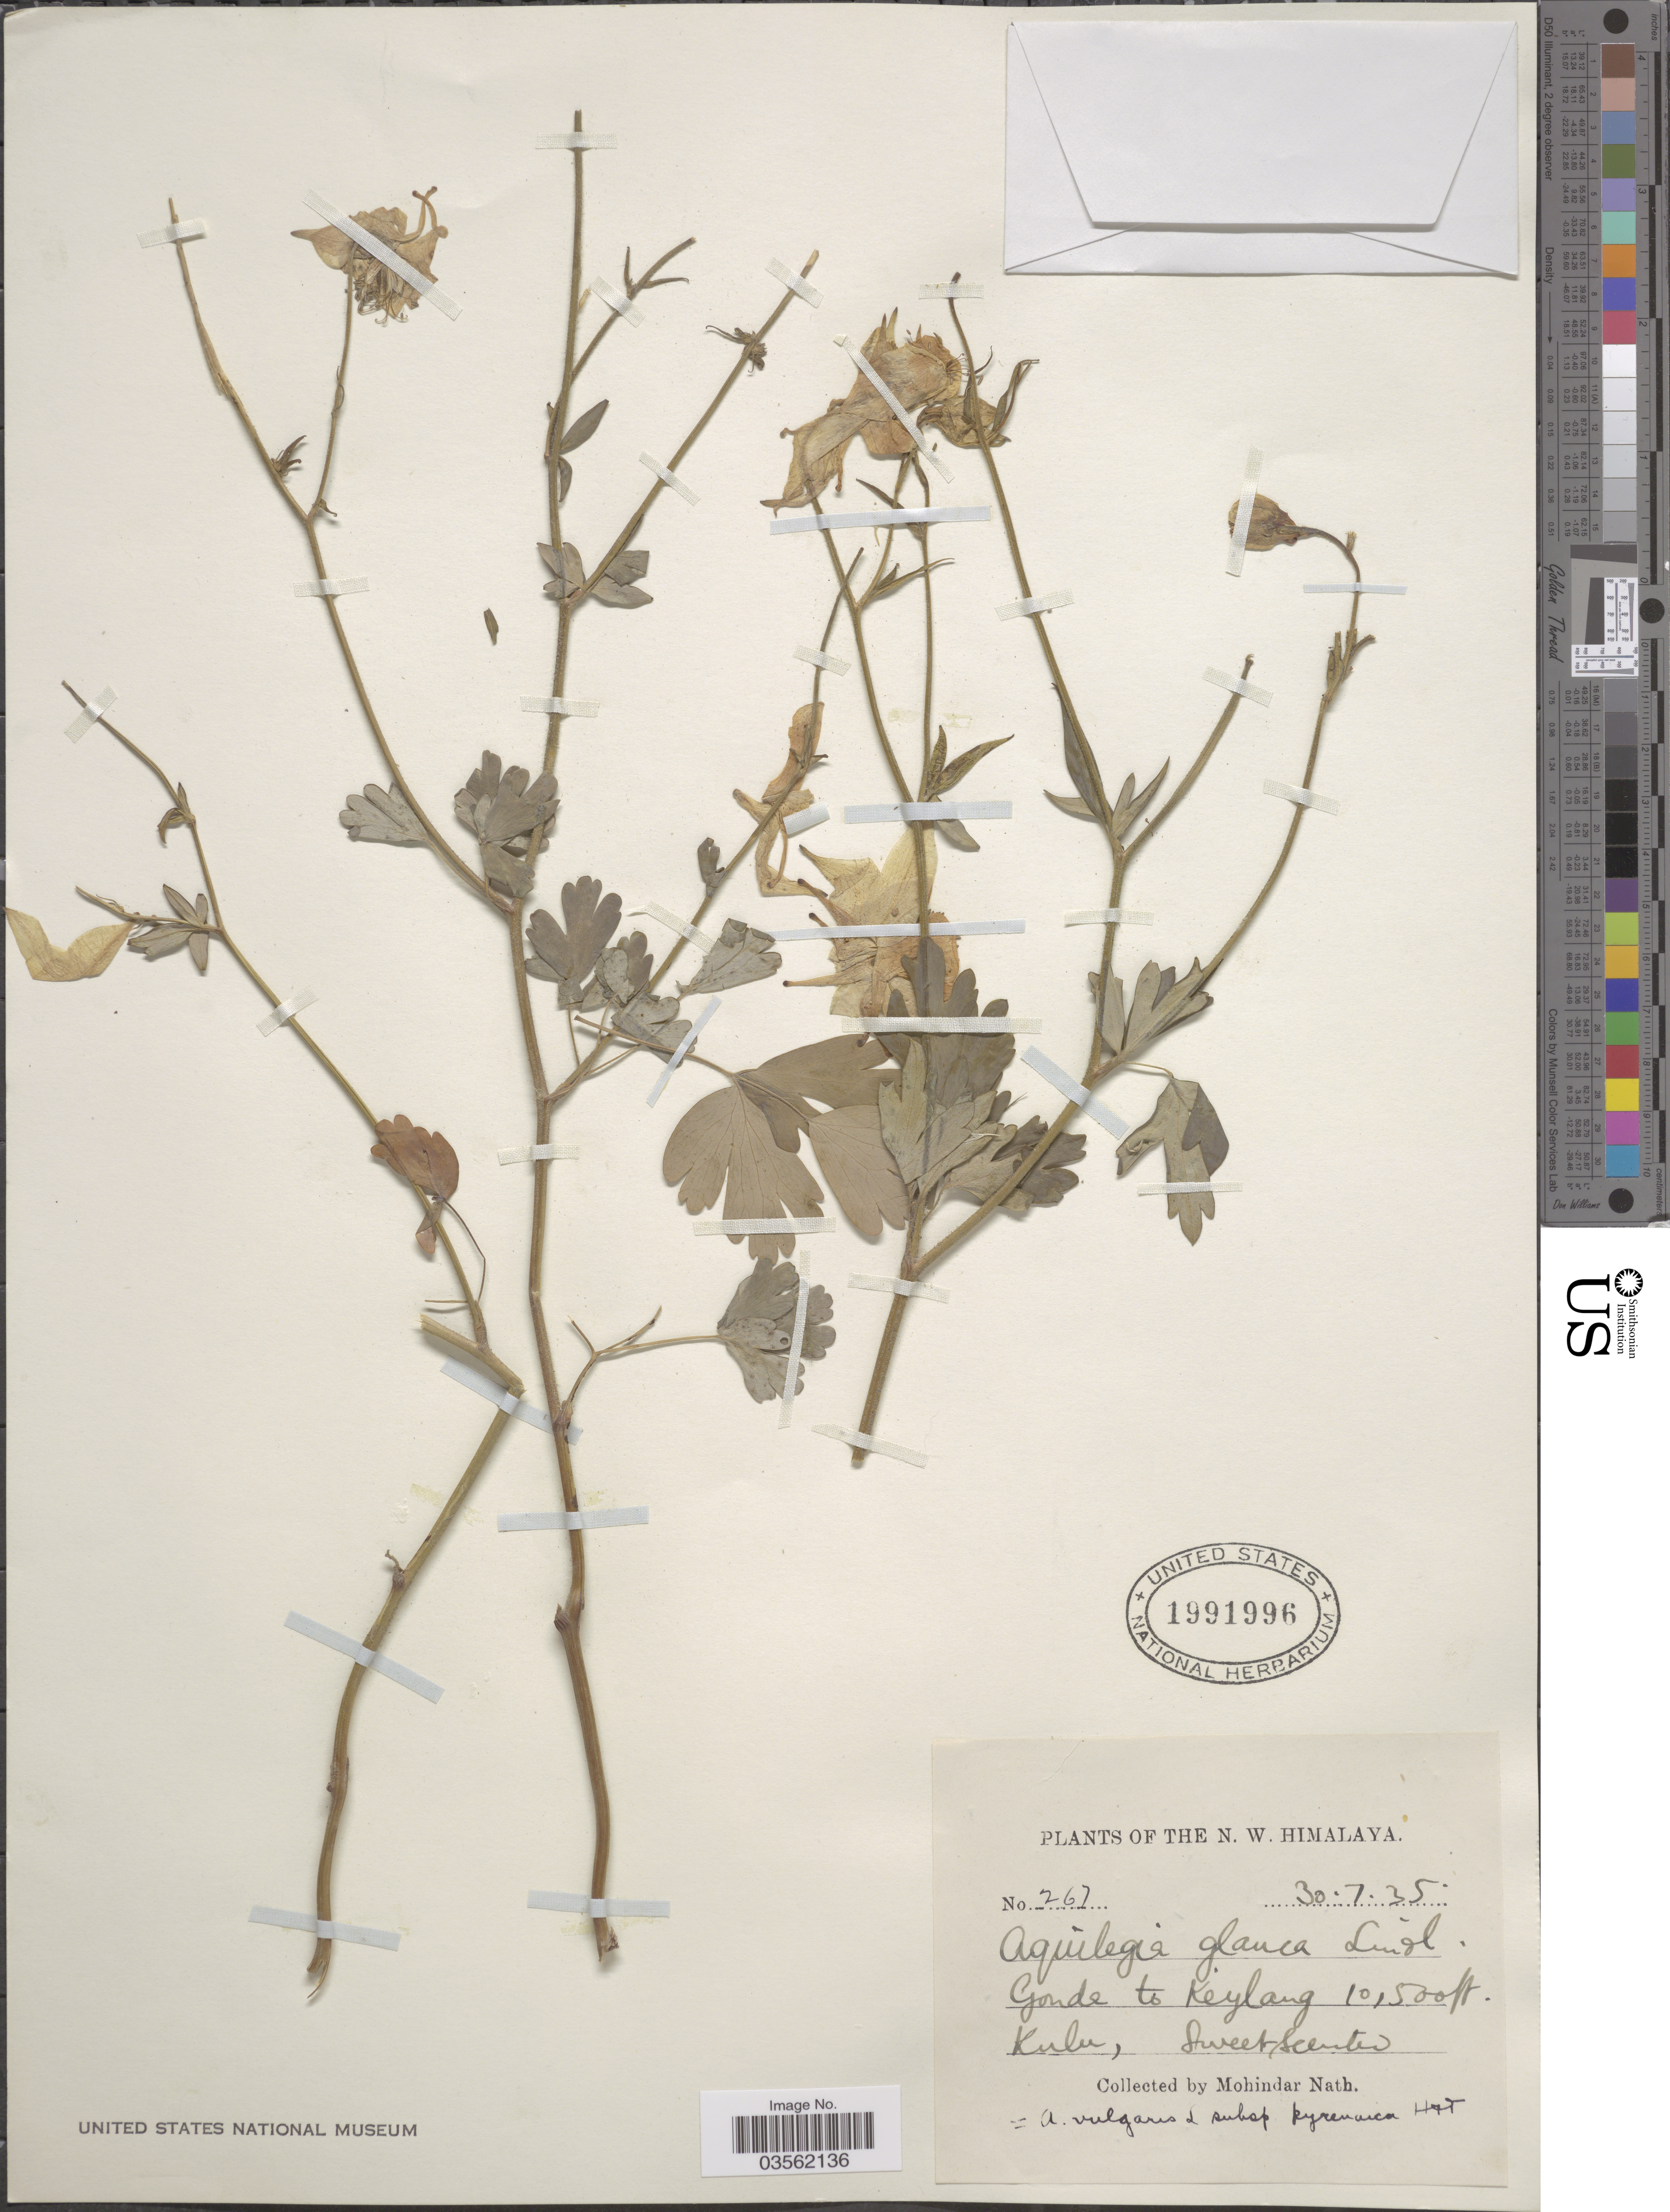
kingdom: Plantae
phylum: Tracheophyta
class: Magnoliopsida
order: Ranunculales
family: Ranunculaceae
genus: Aquilegia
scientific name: Aquilegia glauca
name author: Lindl.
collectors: M. Nath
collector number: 267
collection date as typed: Transcribed d/m/y: 30/7/35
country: India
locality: The N. W. Himalaya. Gonde to Keylang. Kulu.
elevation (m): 3200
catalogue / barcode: US 1991996